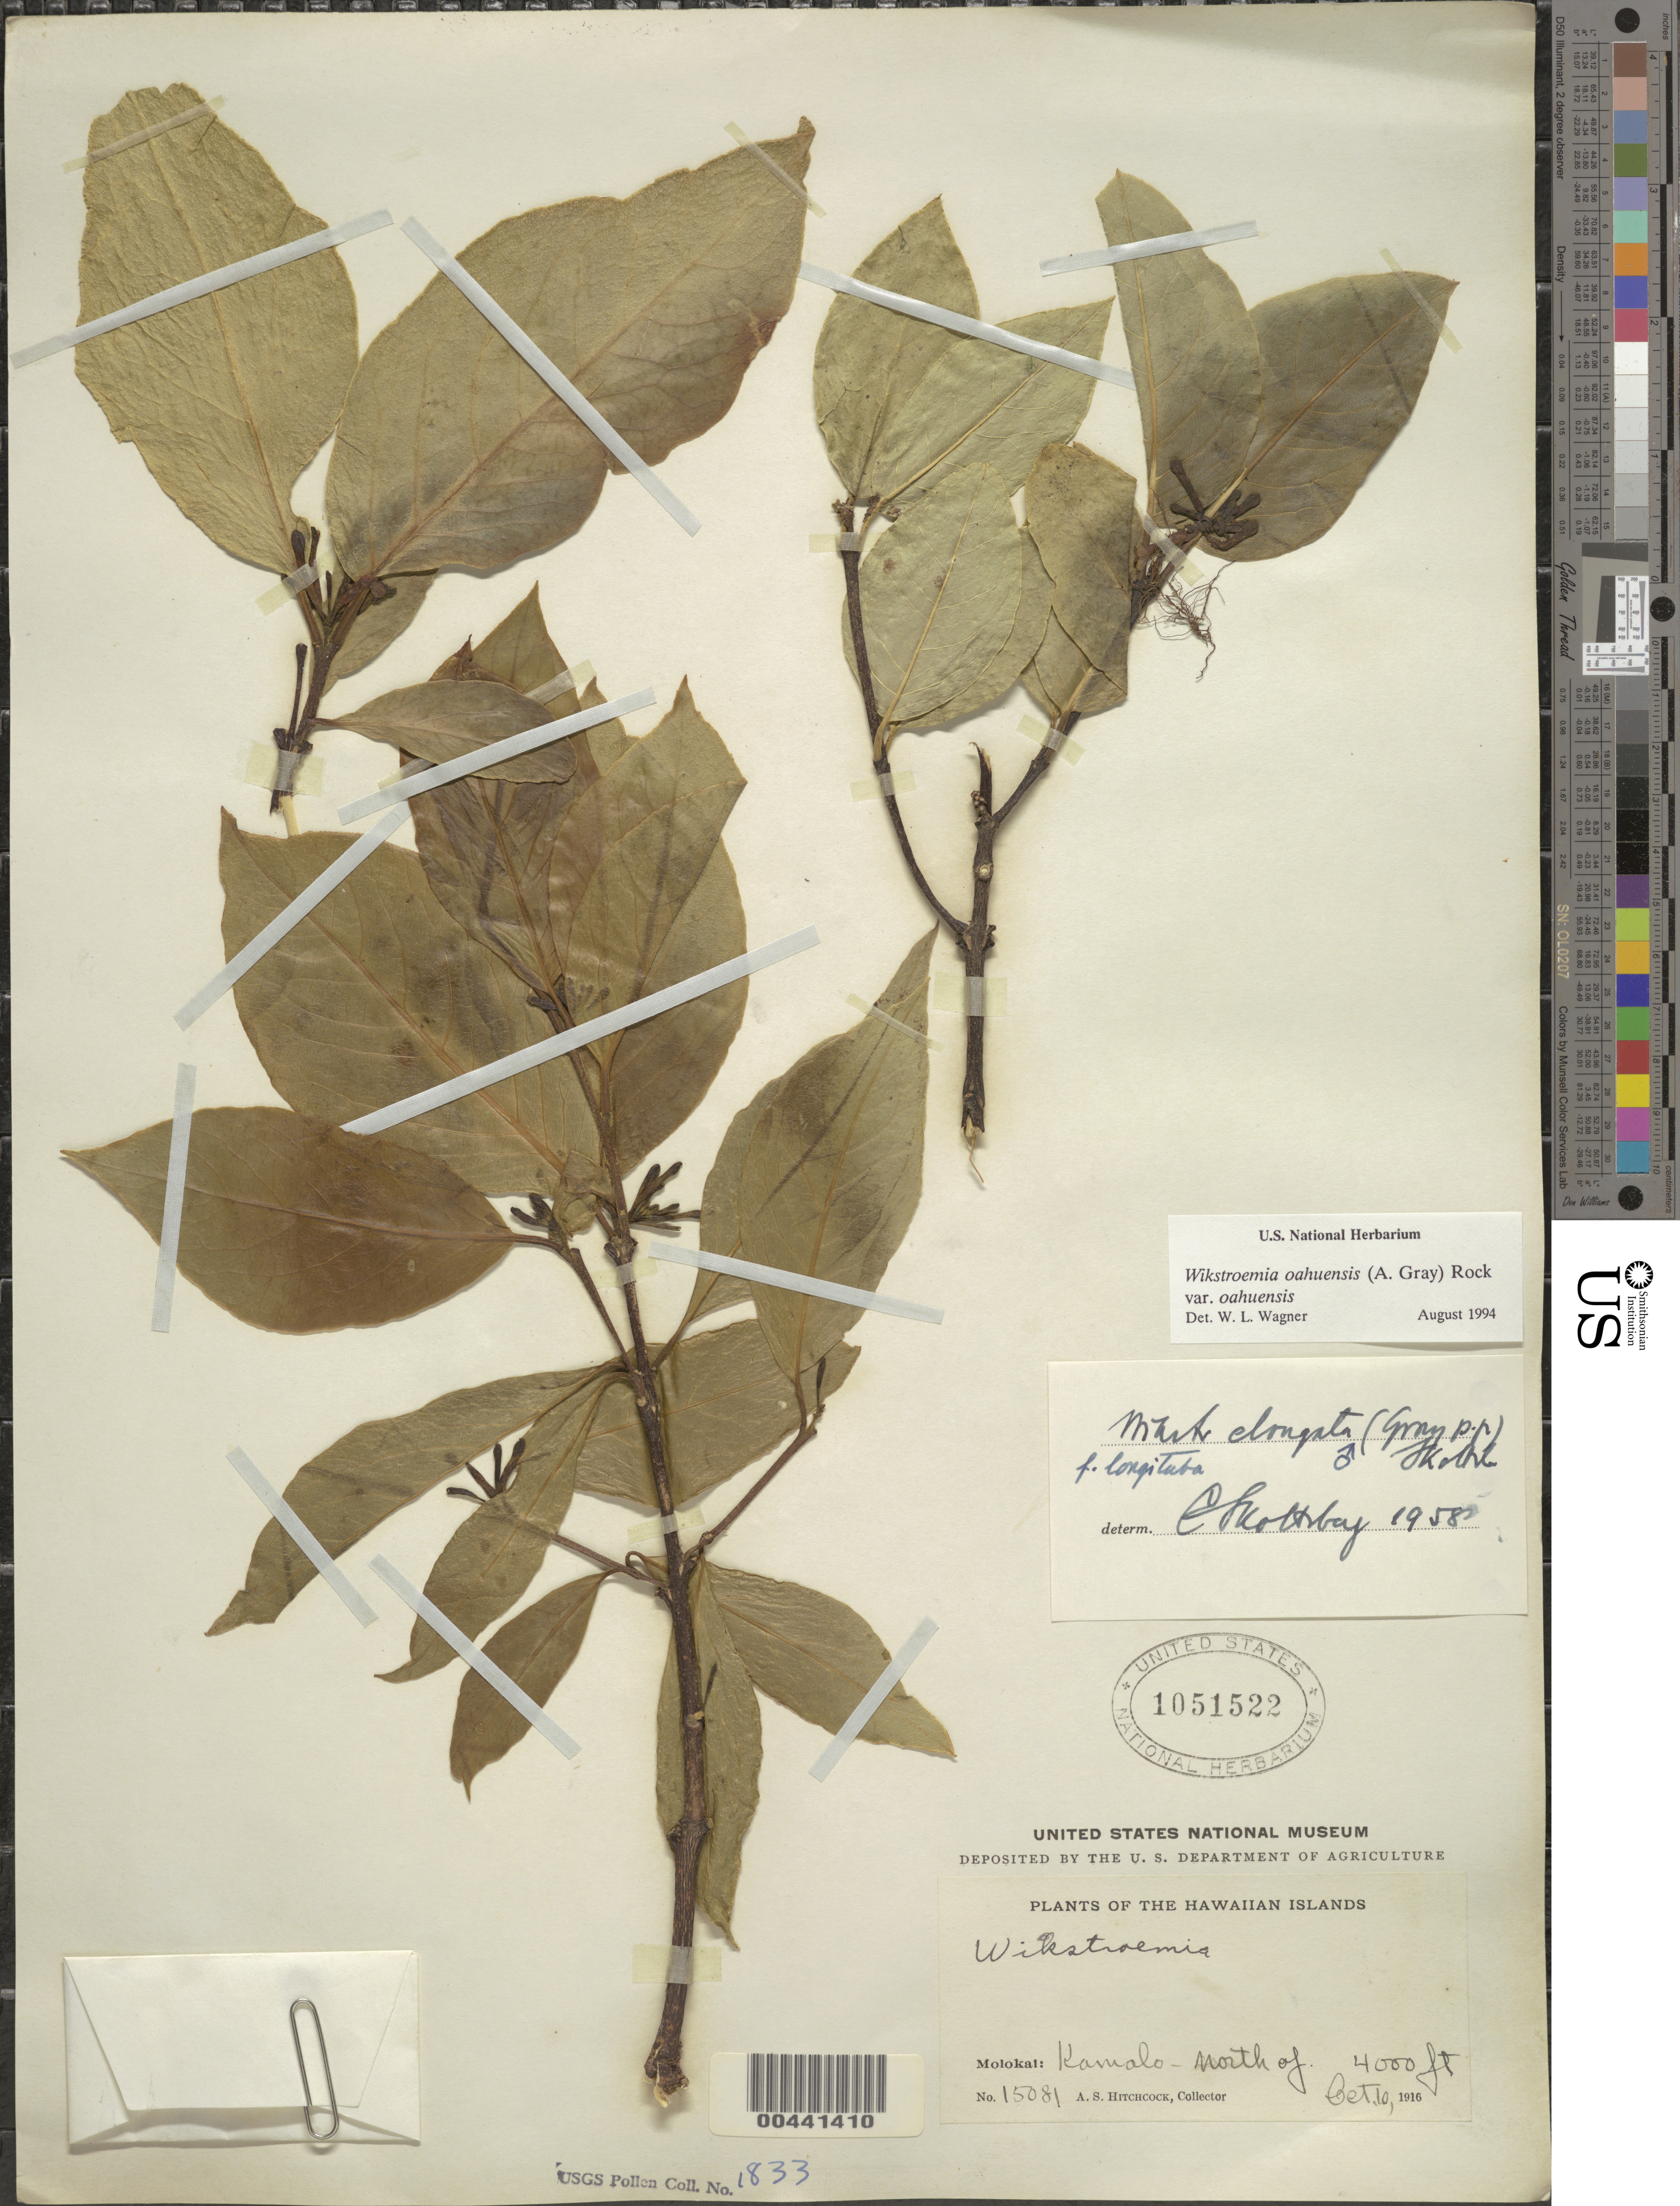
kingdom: Plantae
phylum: Tracheophyta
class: Magnoliopsida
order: Malvales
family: Thymelaeaceae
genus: Wikstroemia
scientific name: Wikstroemia oahuensis var. oahuensis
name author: (A. Gray) Rock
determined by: Wagner, W. L., (BOT), Smithsonian Institution - National Museum of Natural History (UNITED STATES)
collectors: A. S. Hitchcock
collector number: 15081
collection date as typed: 10 Oct 1916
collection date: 1916-10-10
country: United States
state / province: Hawaii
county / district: Maui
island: Moloka'i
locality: North of Kamalo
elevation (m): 1219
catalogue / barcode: US 1051522